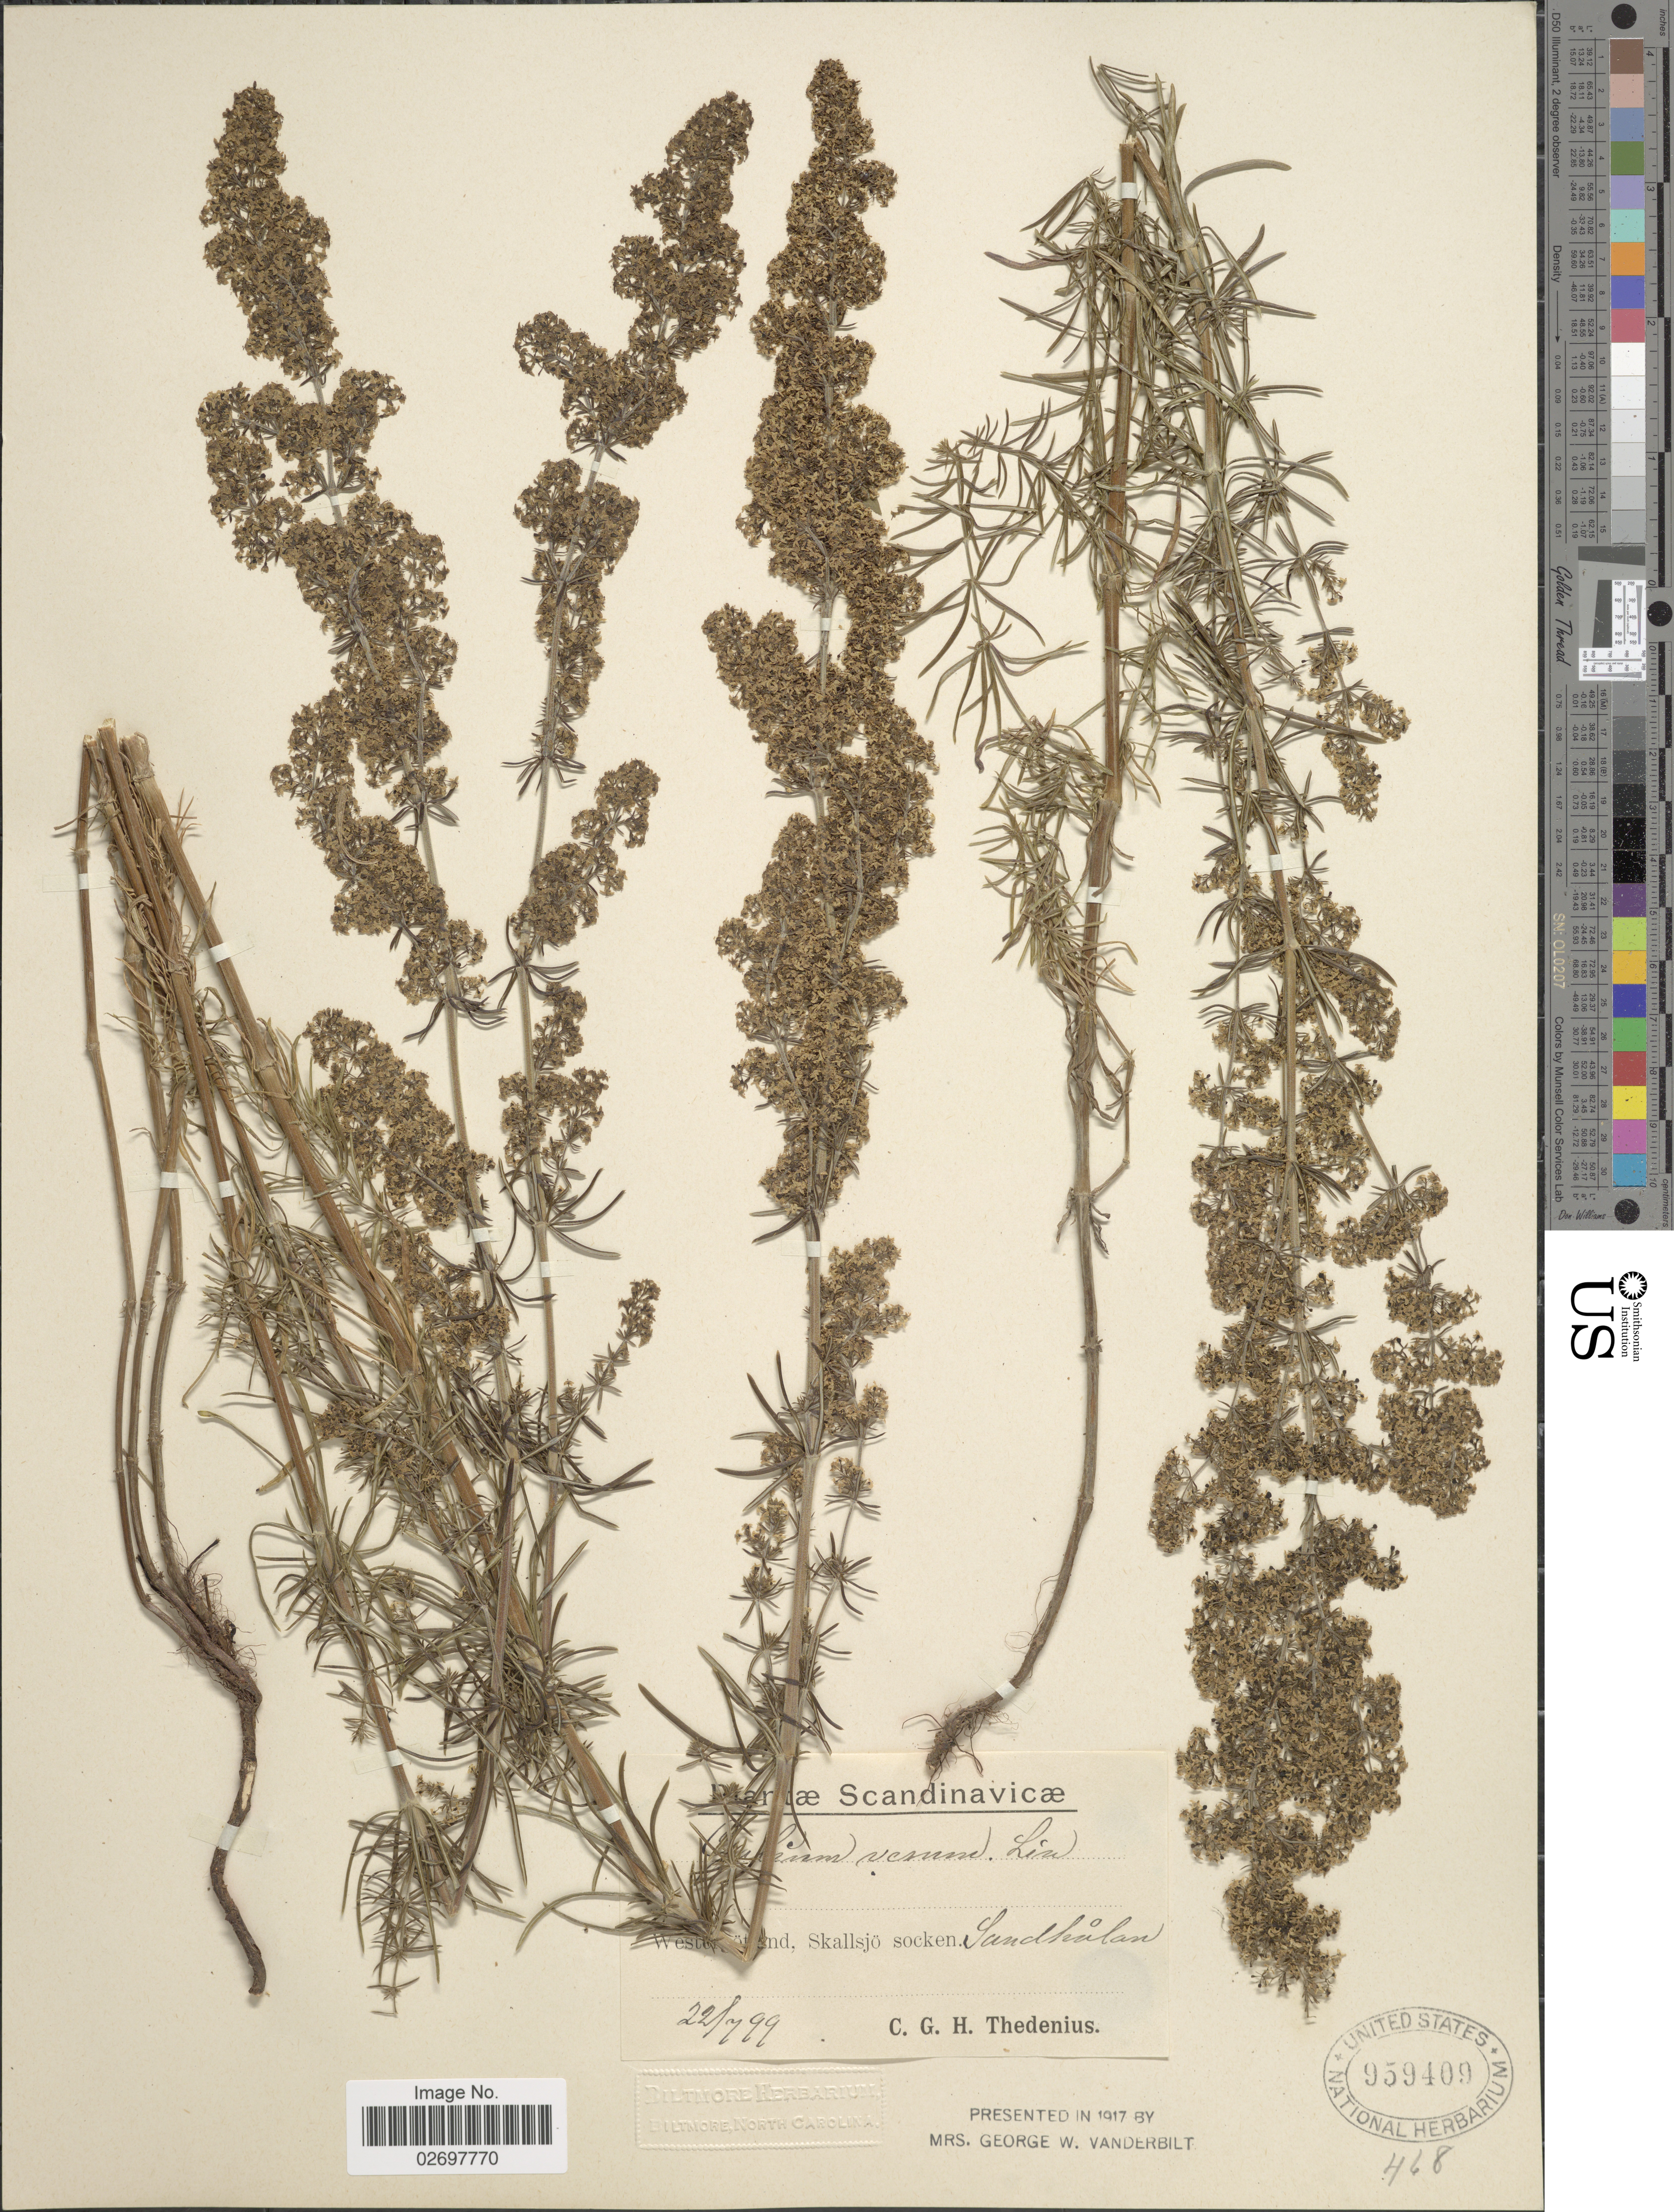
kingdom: Plantae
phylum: Tracheophyta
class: Magnoliopsida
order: Gentianales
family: Rubiaceae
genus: Galium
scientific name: Galium verum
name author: L.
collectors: C. Thedenius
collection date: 1899-07-22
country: Sweden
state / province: Västra Götaland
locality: Scandinavicae, Westergötland, Skallsjö socken. Sandkulan.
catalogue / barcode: US 959409